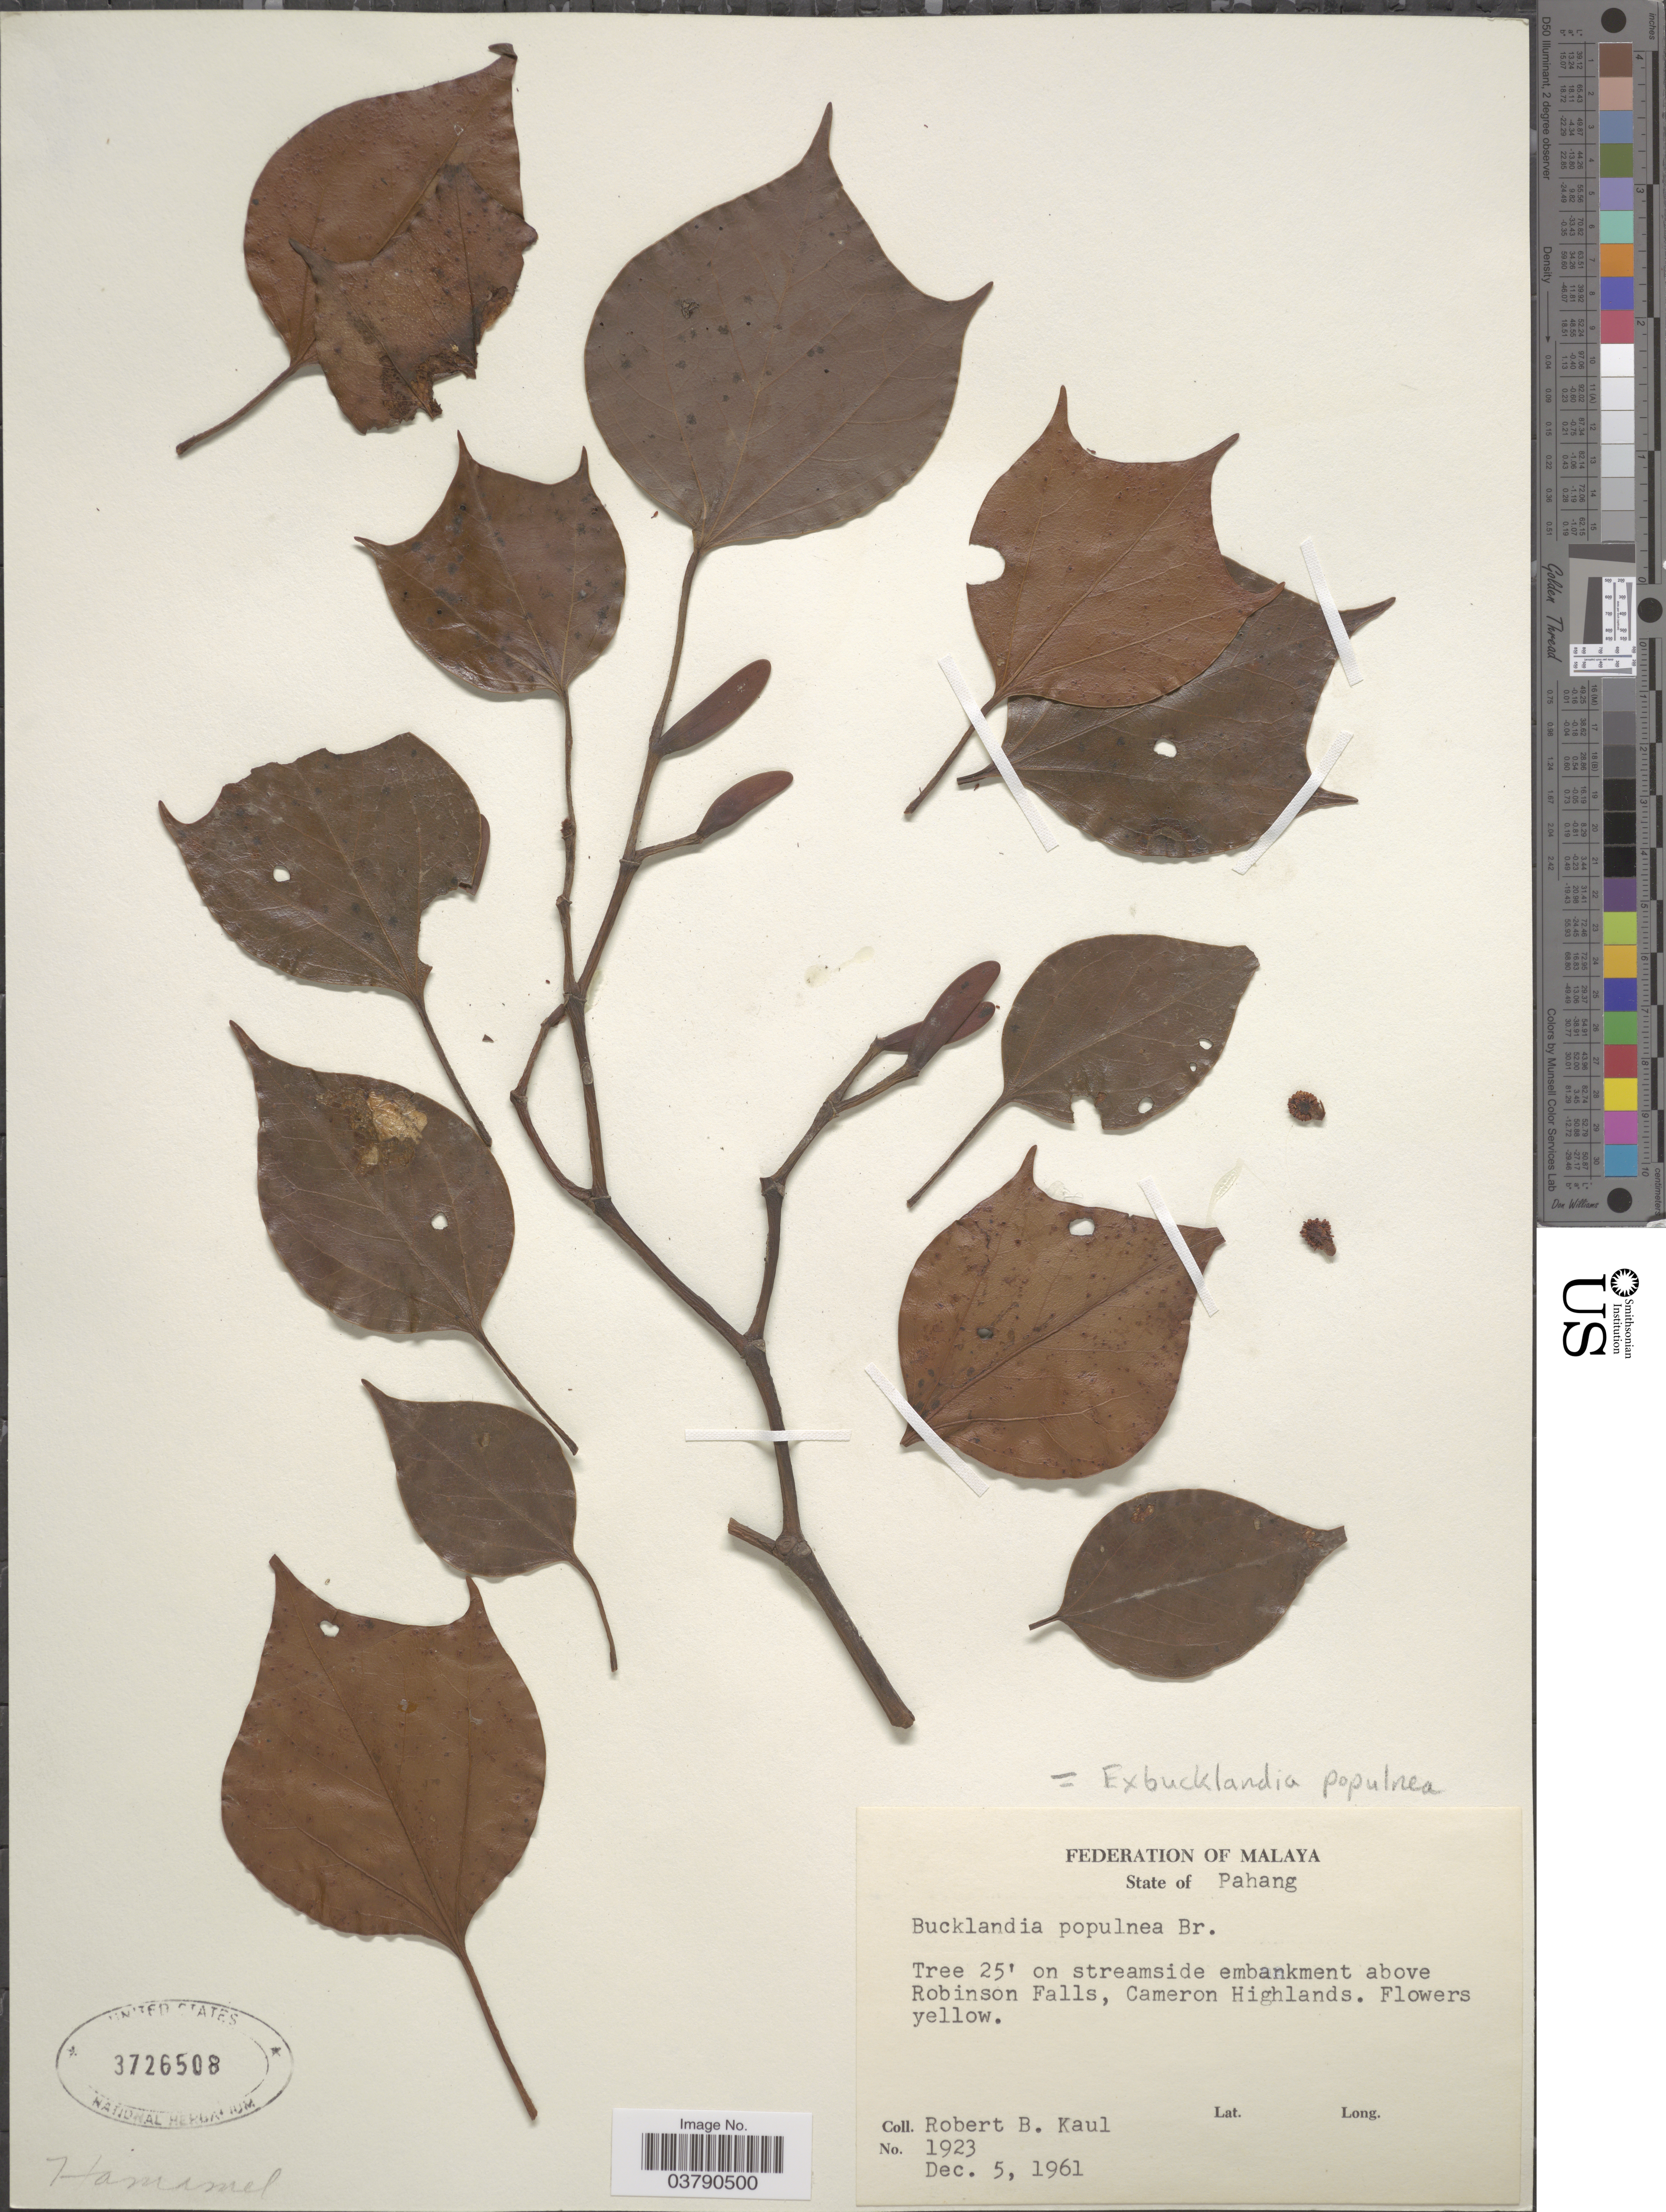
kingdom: Plantae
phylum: Tracheophyta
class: Magnoliopsida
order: Saxifragales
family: Hamamelidaceae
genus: Exbucklandia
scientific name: Exbucklandia populnea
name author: (R. Br. ex Griff.) R.W. Br.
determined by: Strong, Mark T., (BOT), Smithsonian Institution - National Museum of Natural History (UNITED STATES)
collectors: R. Kaul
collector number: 1923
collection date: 1961-12-05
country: Malaysia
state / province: Pahang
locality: Above Robinson Falls, Cameron Highlands.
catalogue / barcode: US 3726508